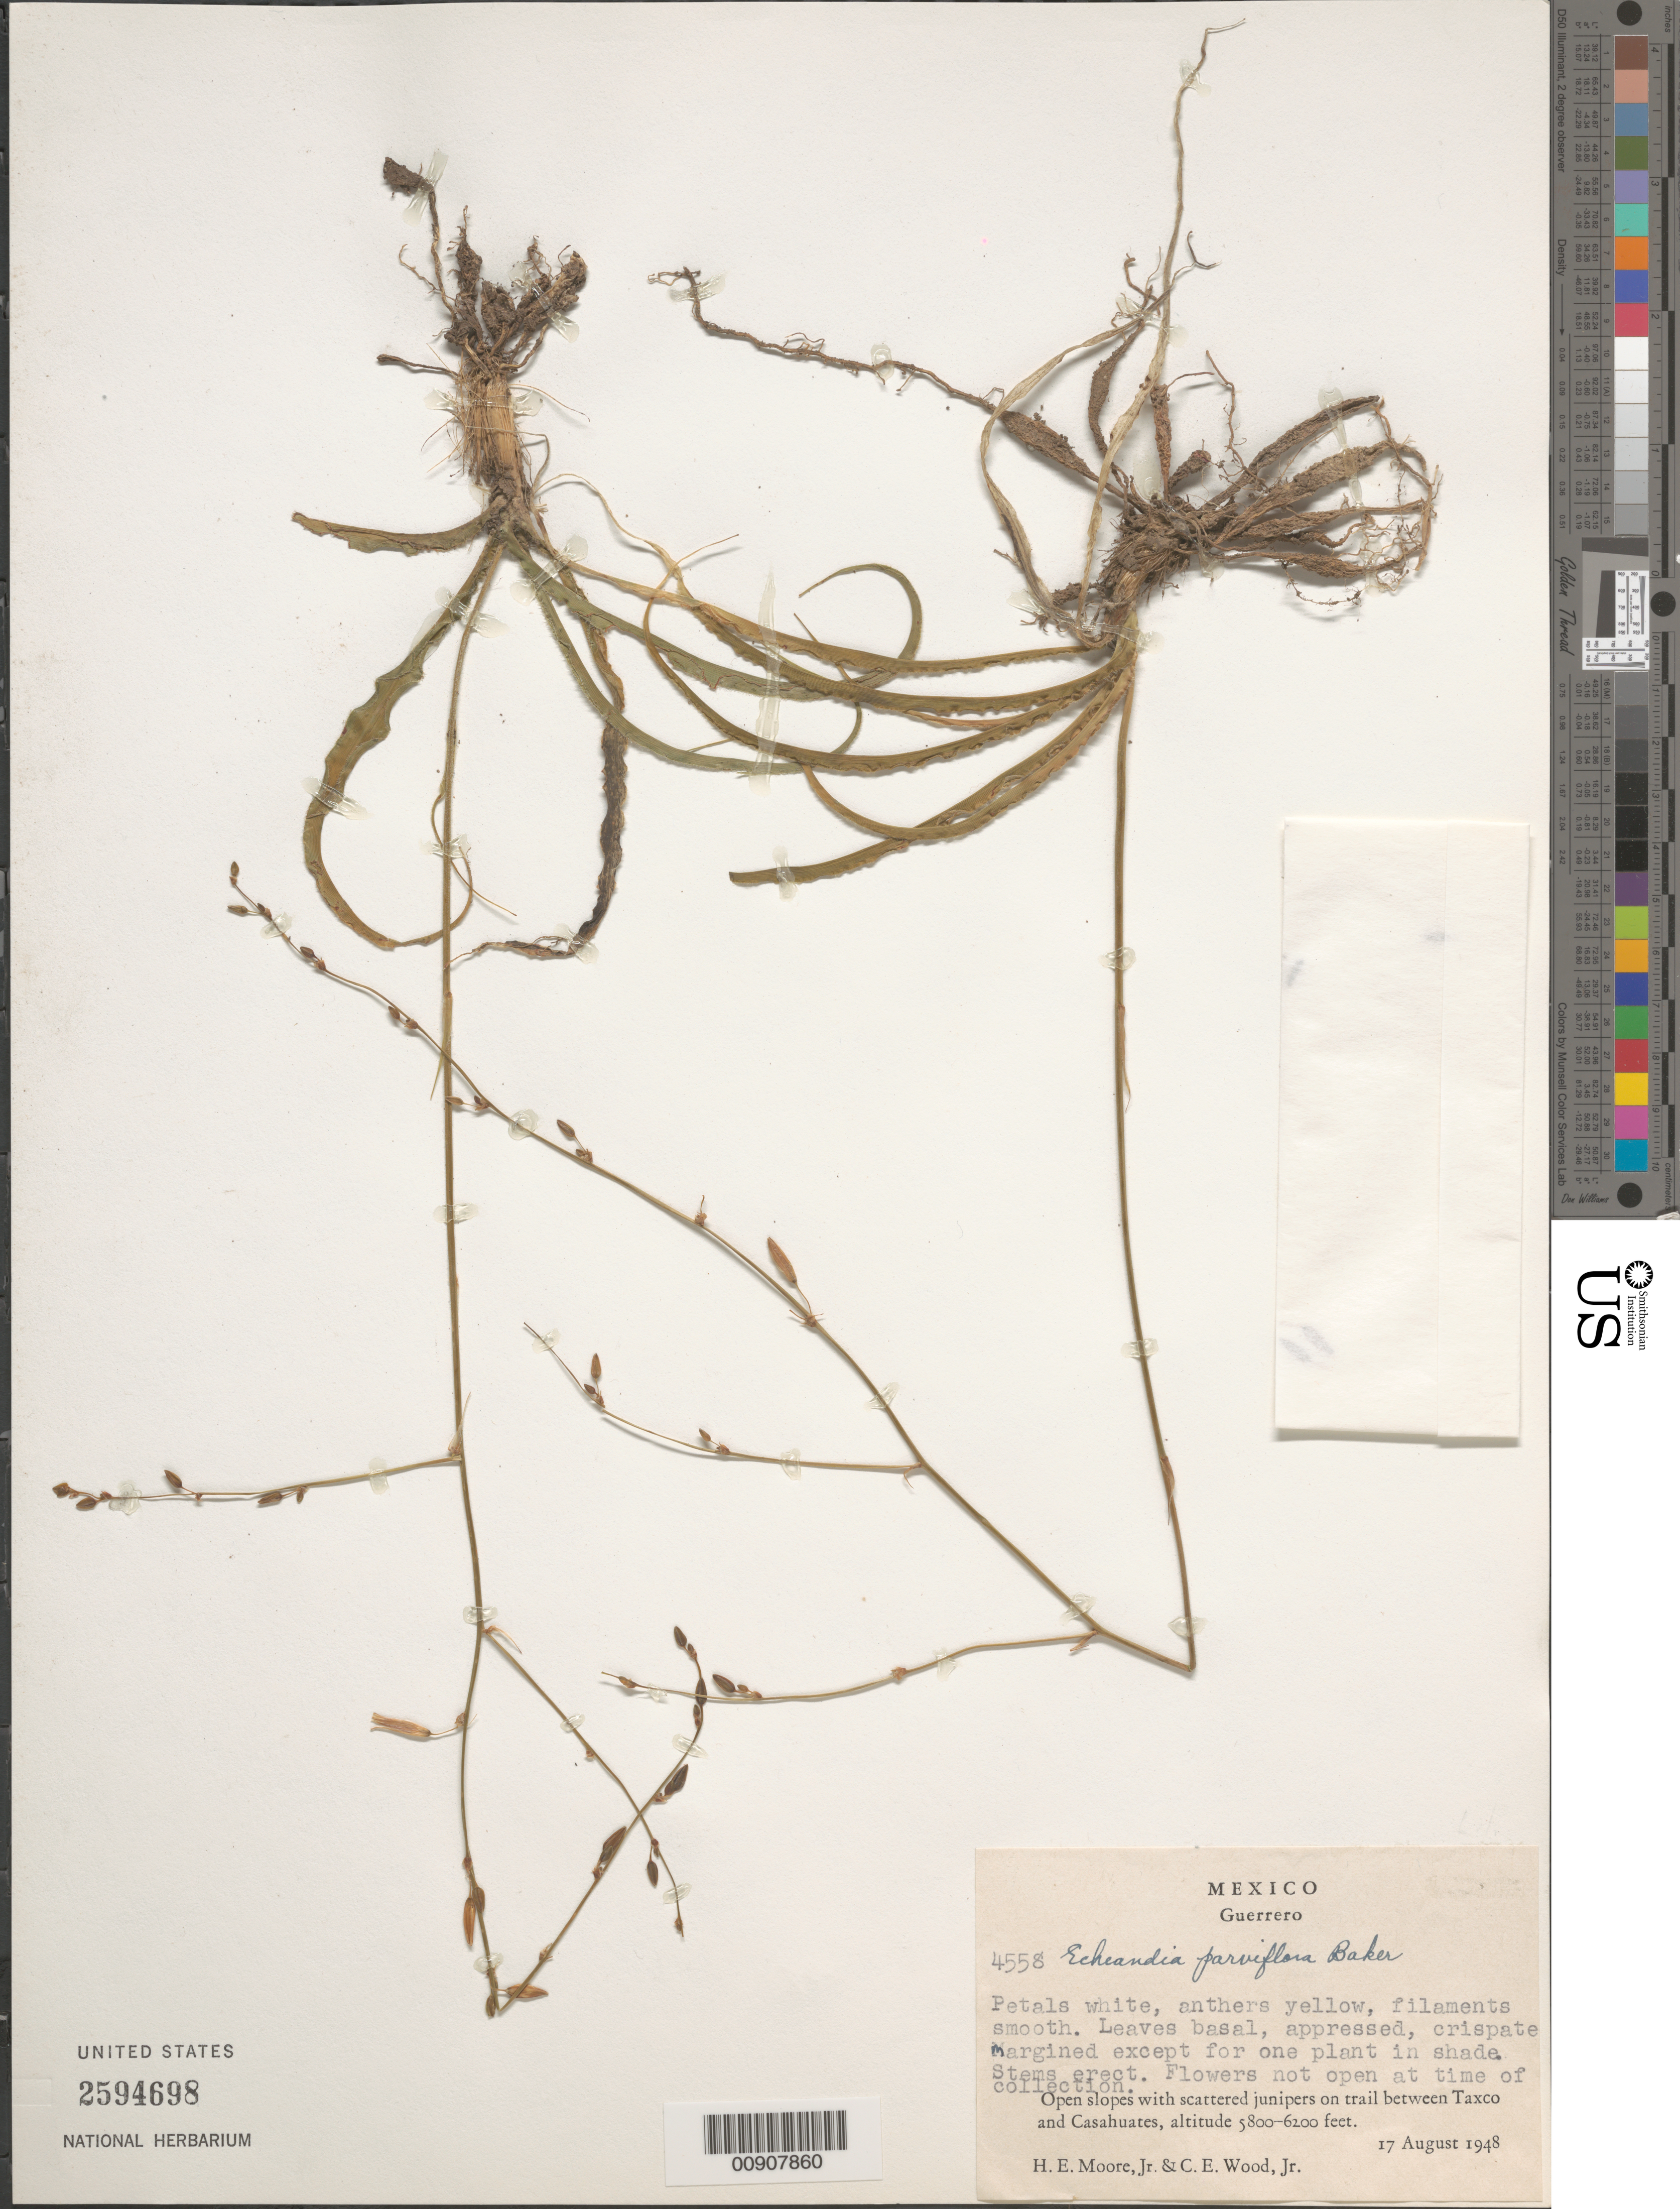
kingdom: Plantae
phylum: Tracheophyta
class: Liliopsida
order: Asparagales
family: Asparagaceae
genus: Echeandia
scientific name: Echeandia parviflora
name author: Baker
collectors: H. E. Moore & C. Wood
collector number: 4558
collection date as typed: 17 Aug 1948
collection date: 1948-08-17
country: Mexico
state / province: Guerrero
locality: Guerrero: On trail between Taxco and Casahuates.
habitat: Open slopes with scattered junipers.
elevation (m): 1768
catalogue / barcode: US 2594698